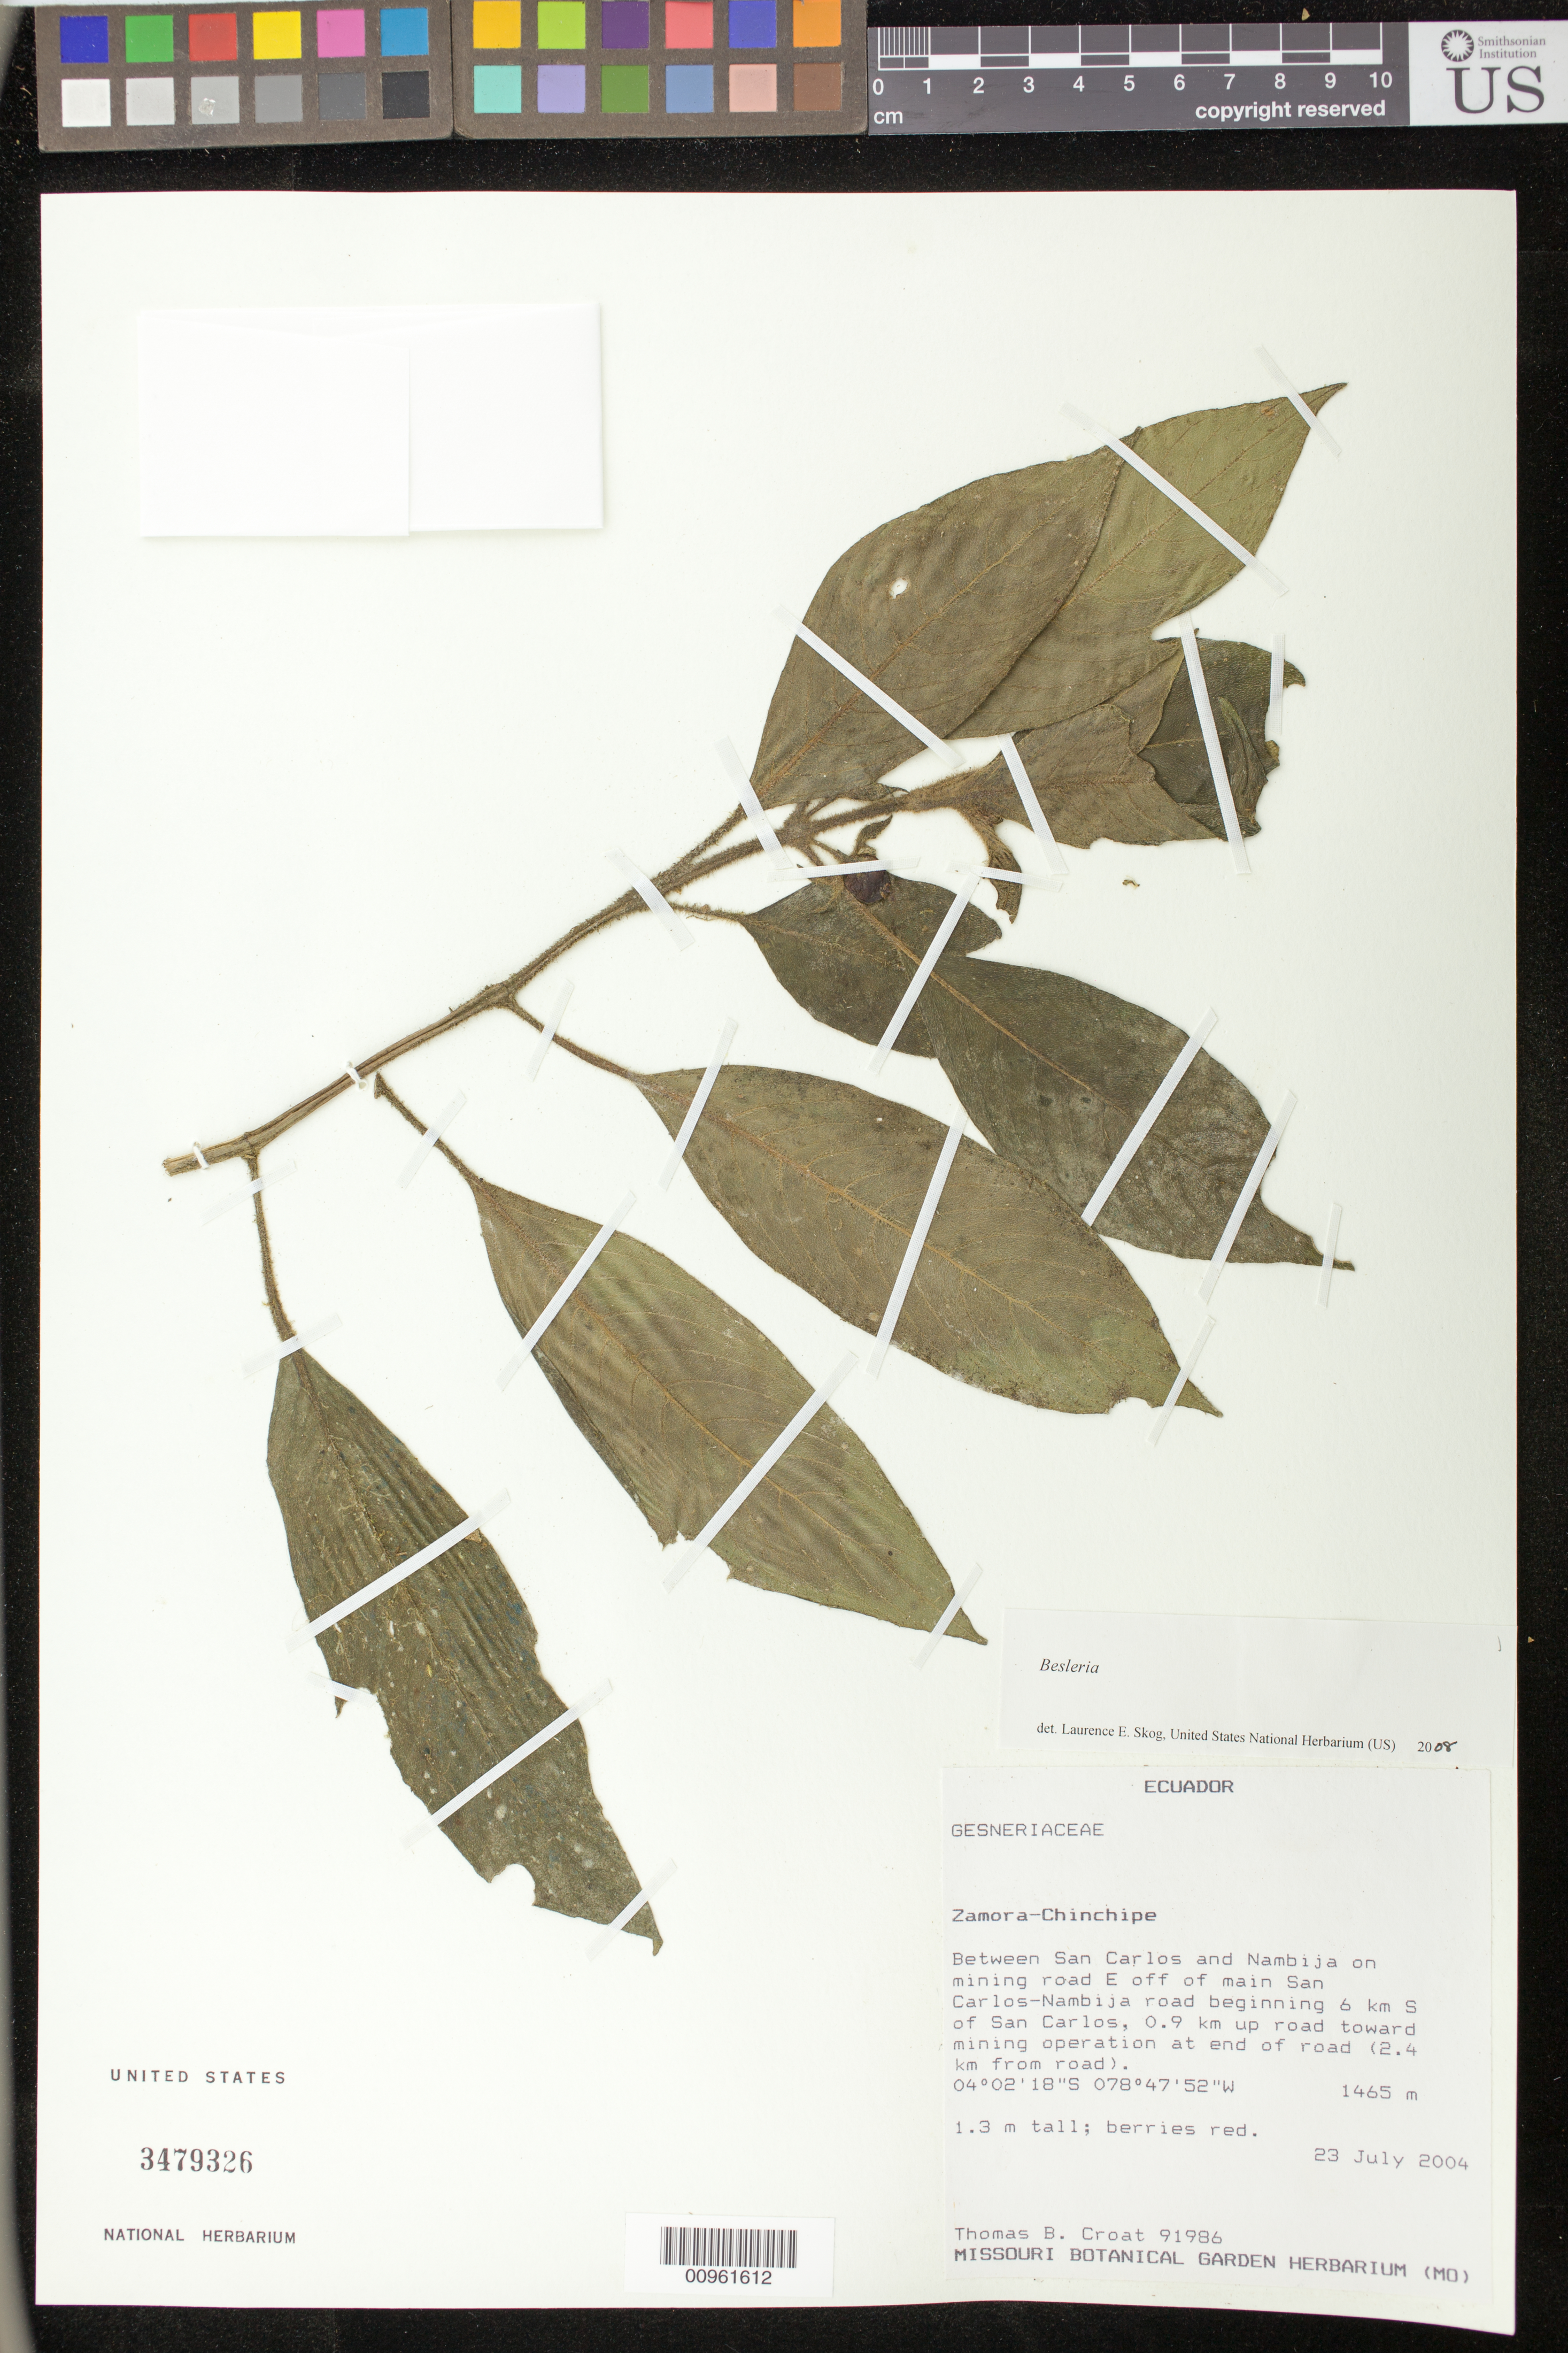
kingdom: Plantae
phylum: Tracheophyta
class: Magnoliopsida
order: Lamiales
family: Gesneriaceae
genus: Besleria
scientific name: Besleria sp.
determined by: Skog, Laurence E.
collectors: T. B. Croat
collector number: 91986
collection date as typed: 23 Jul 2004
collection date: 2004-07-23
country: Ecuador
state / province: Zamora-Chinchipe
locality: Between San Carlos and Nambija on mining road E off of main San Carlos-Nambija road beginning 6 km S of San Carlos, 0.9 km up road toward mining operation at end of road (2.4 km from road).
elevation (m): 1465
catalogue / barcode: US 3479326